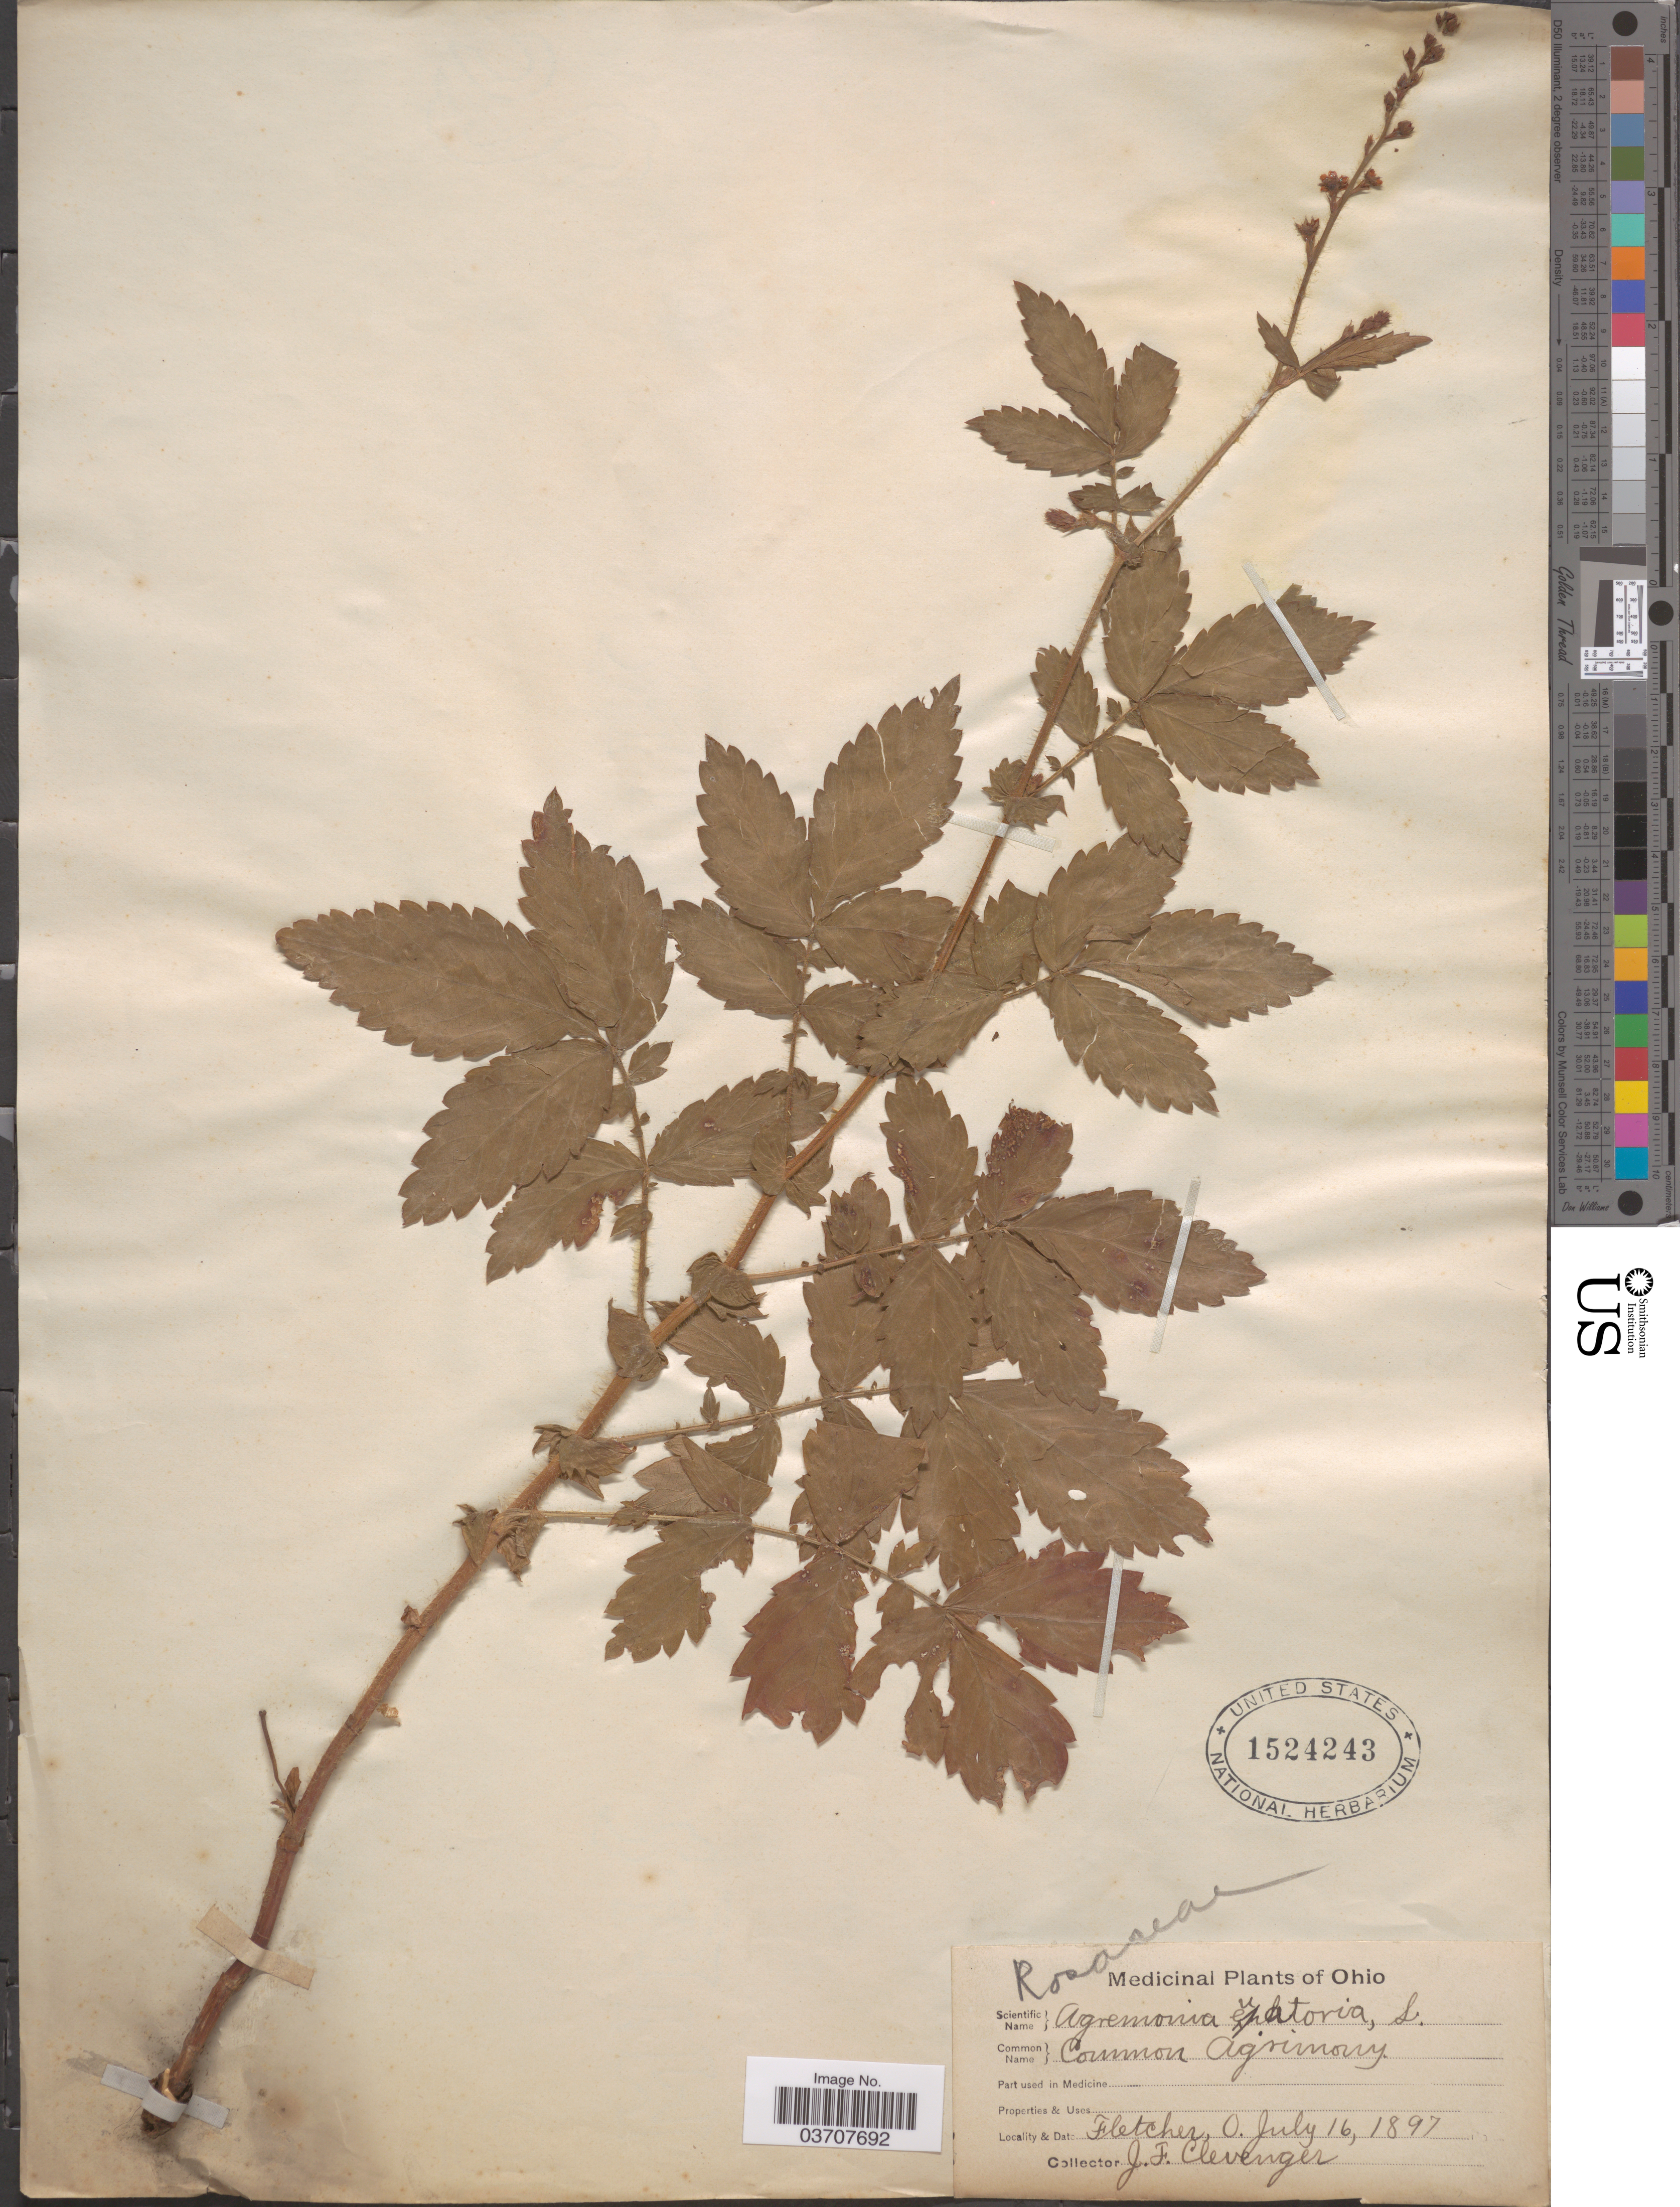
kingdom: Plantae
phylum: Tracheophyta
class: Magnoliopsida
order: Rosales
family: Rosaceae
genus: Agrimonia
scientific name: Agrimonia gryposepala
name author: Wallr.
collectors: J. F. Clevenger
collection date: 1897-07-16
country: United States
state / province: Ohio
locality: Fletcher.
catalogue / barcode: US 1524243